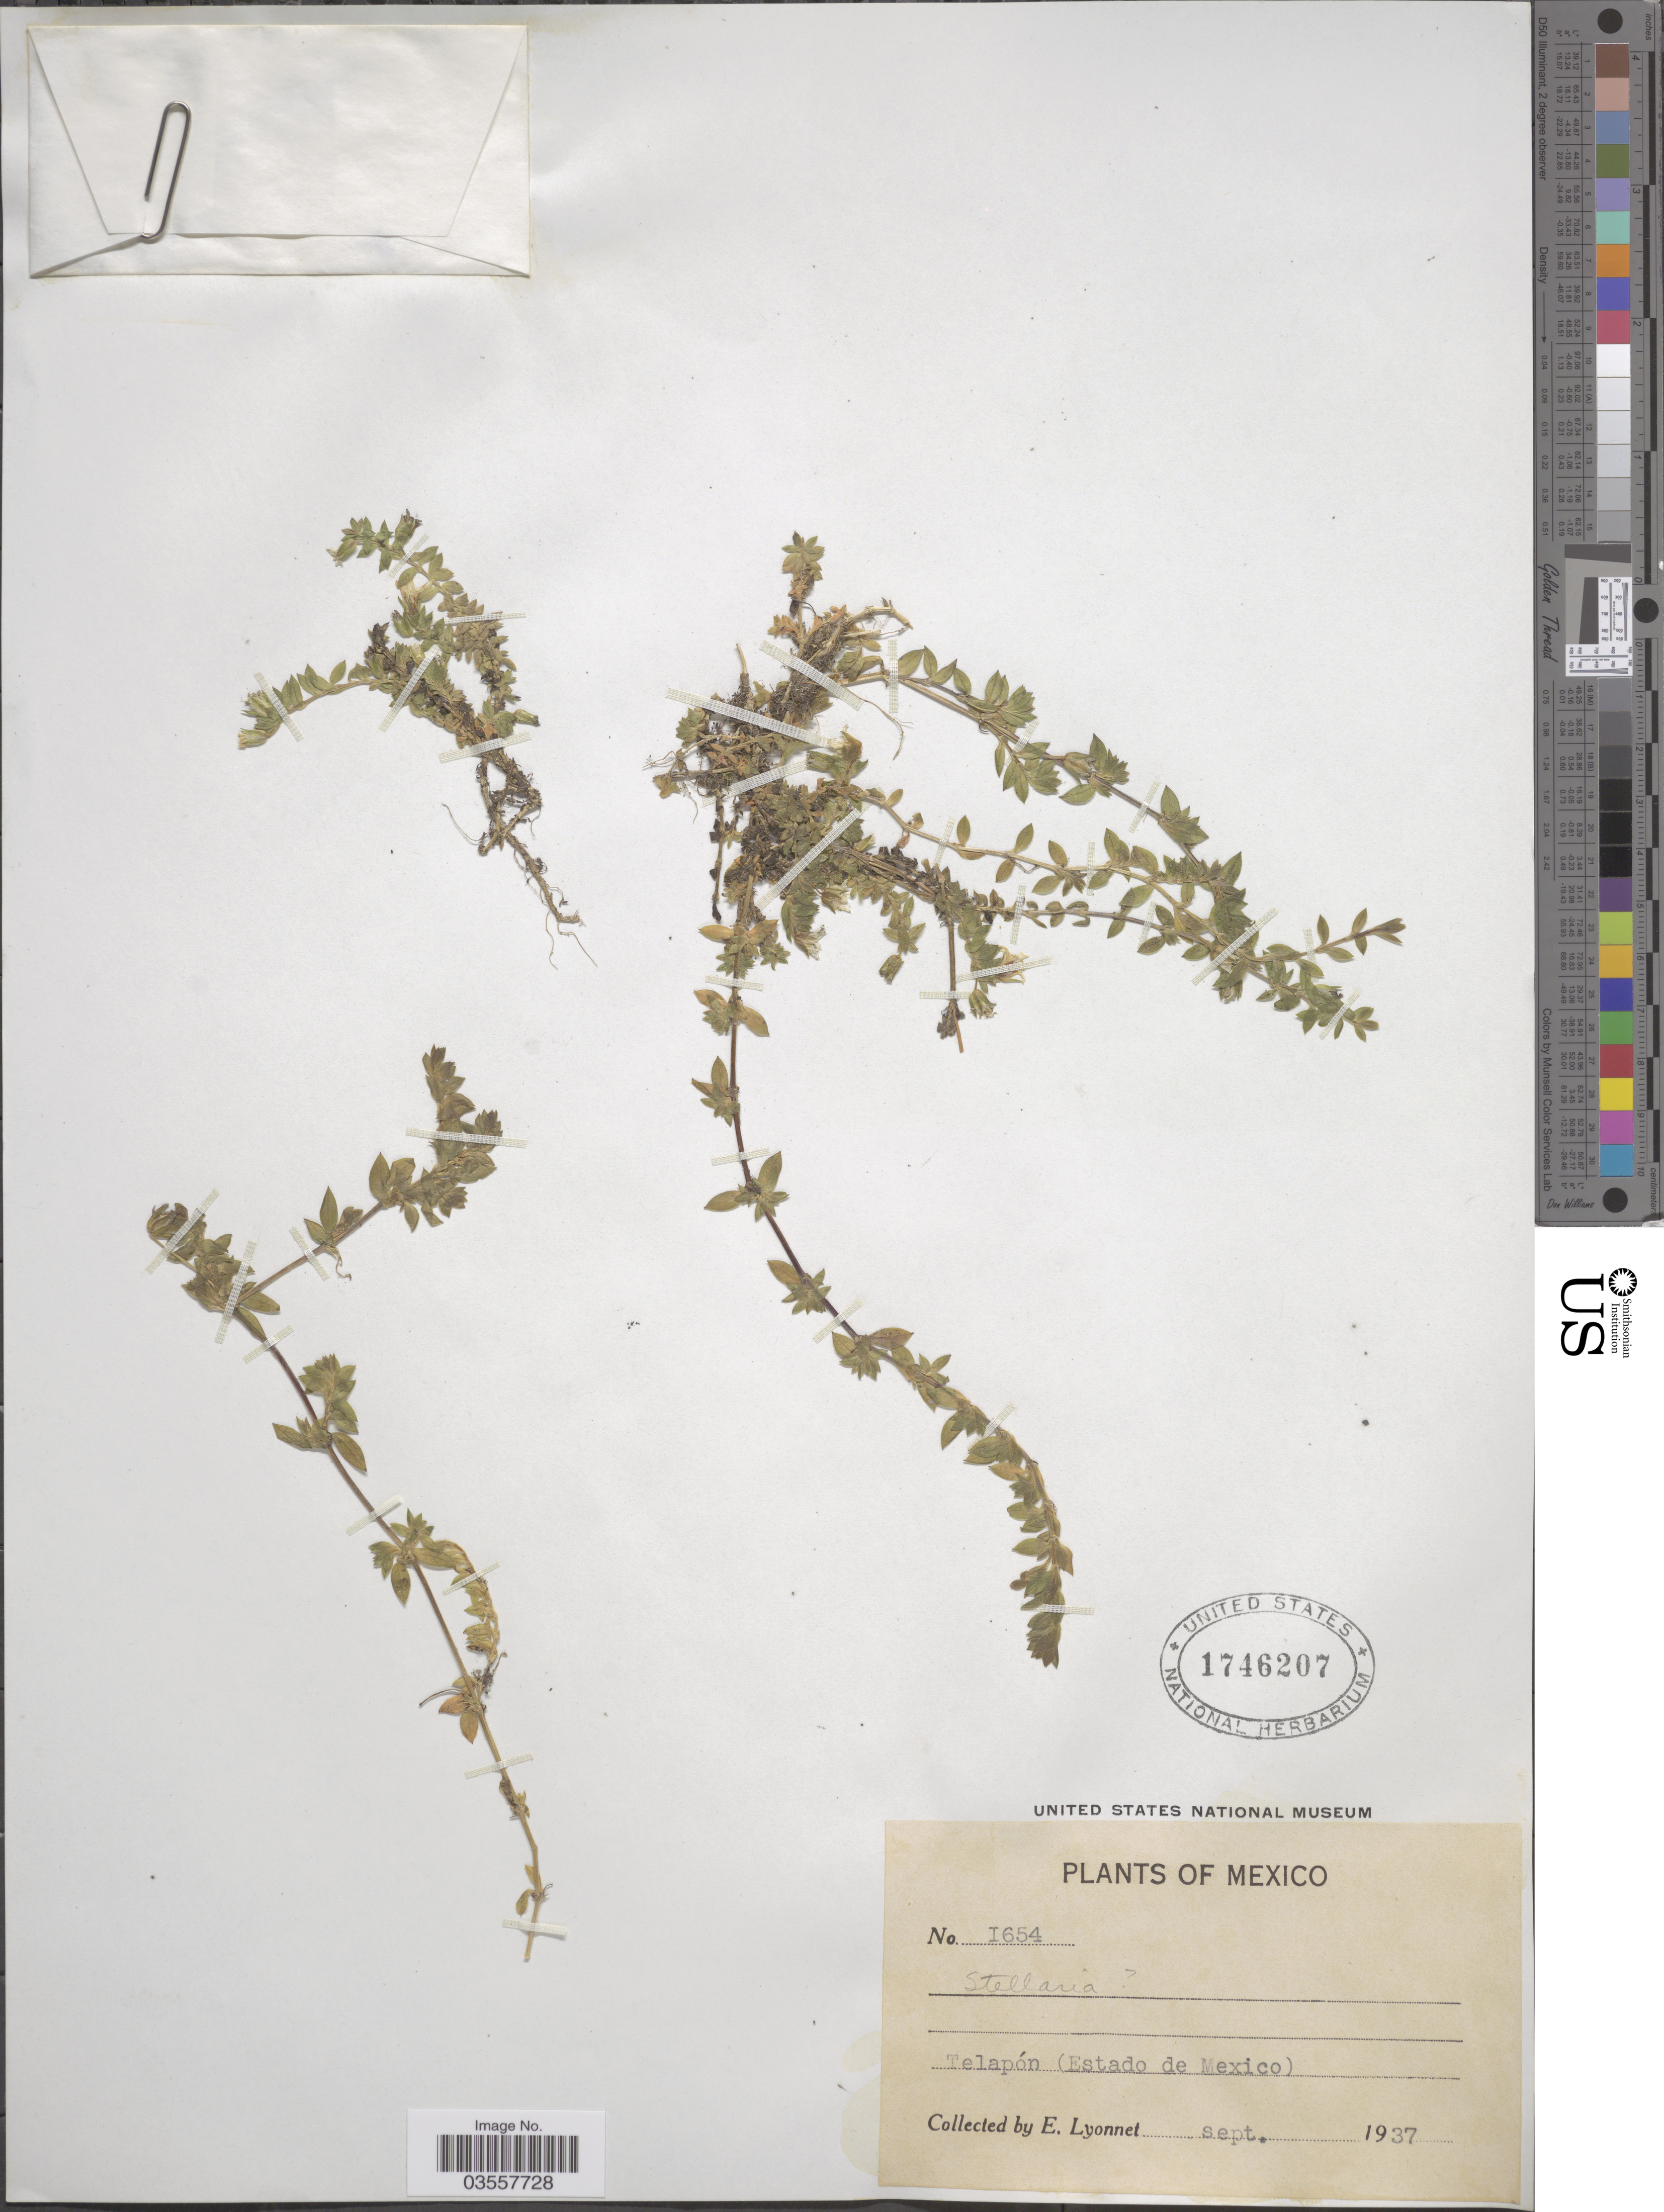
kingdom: Plantae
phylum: Tracheophyta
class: Magnoliopsida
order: Caryophyllales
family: Caryophyllaceae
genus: Stellaria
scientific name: Stellaria sp.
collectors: E. Lyonnet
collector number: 1654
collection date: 1937-09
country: Mexico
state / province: México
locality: Telapón.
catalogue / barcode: US 1746207